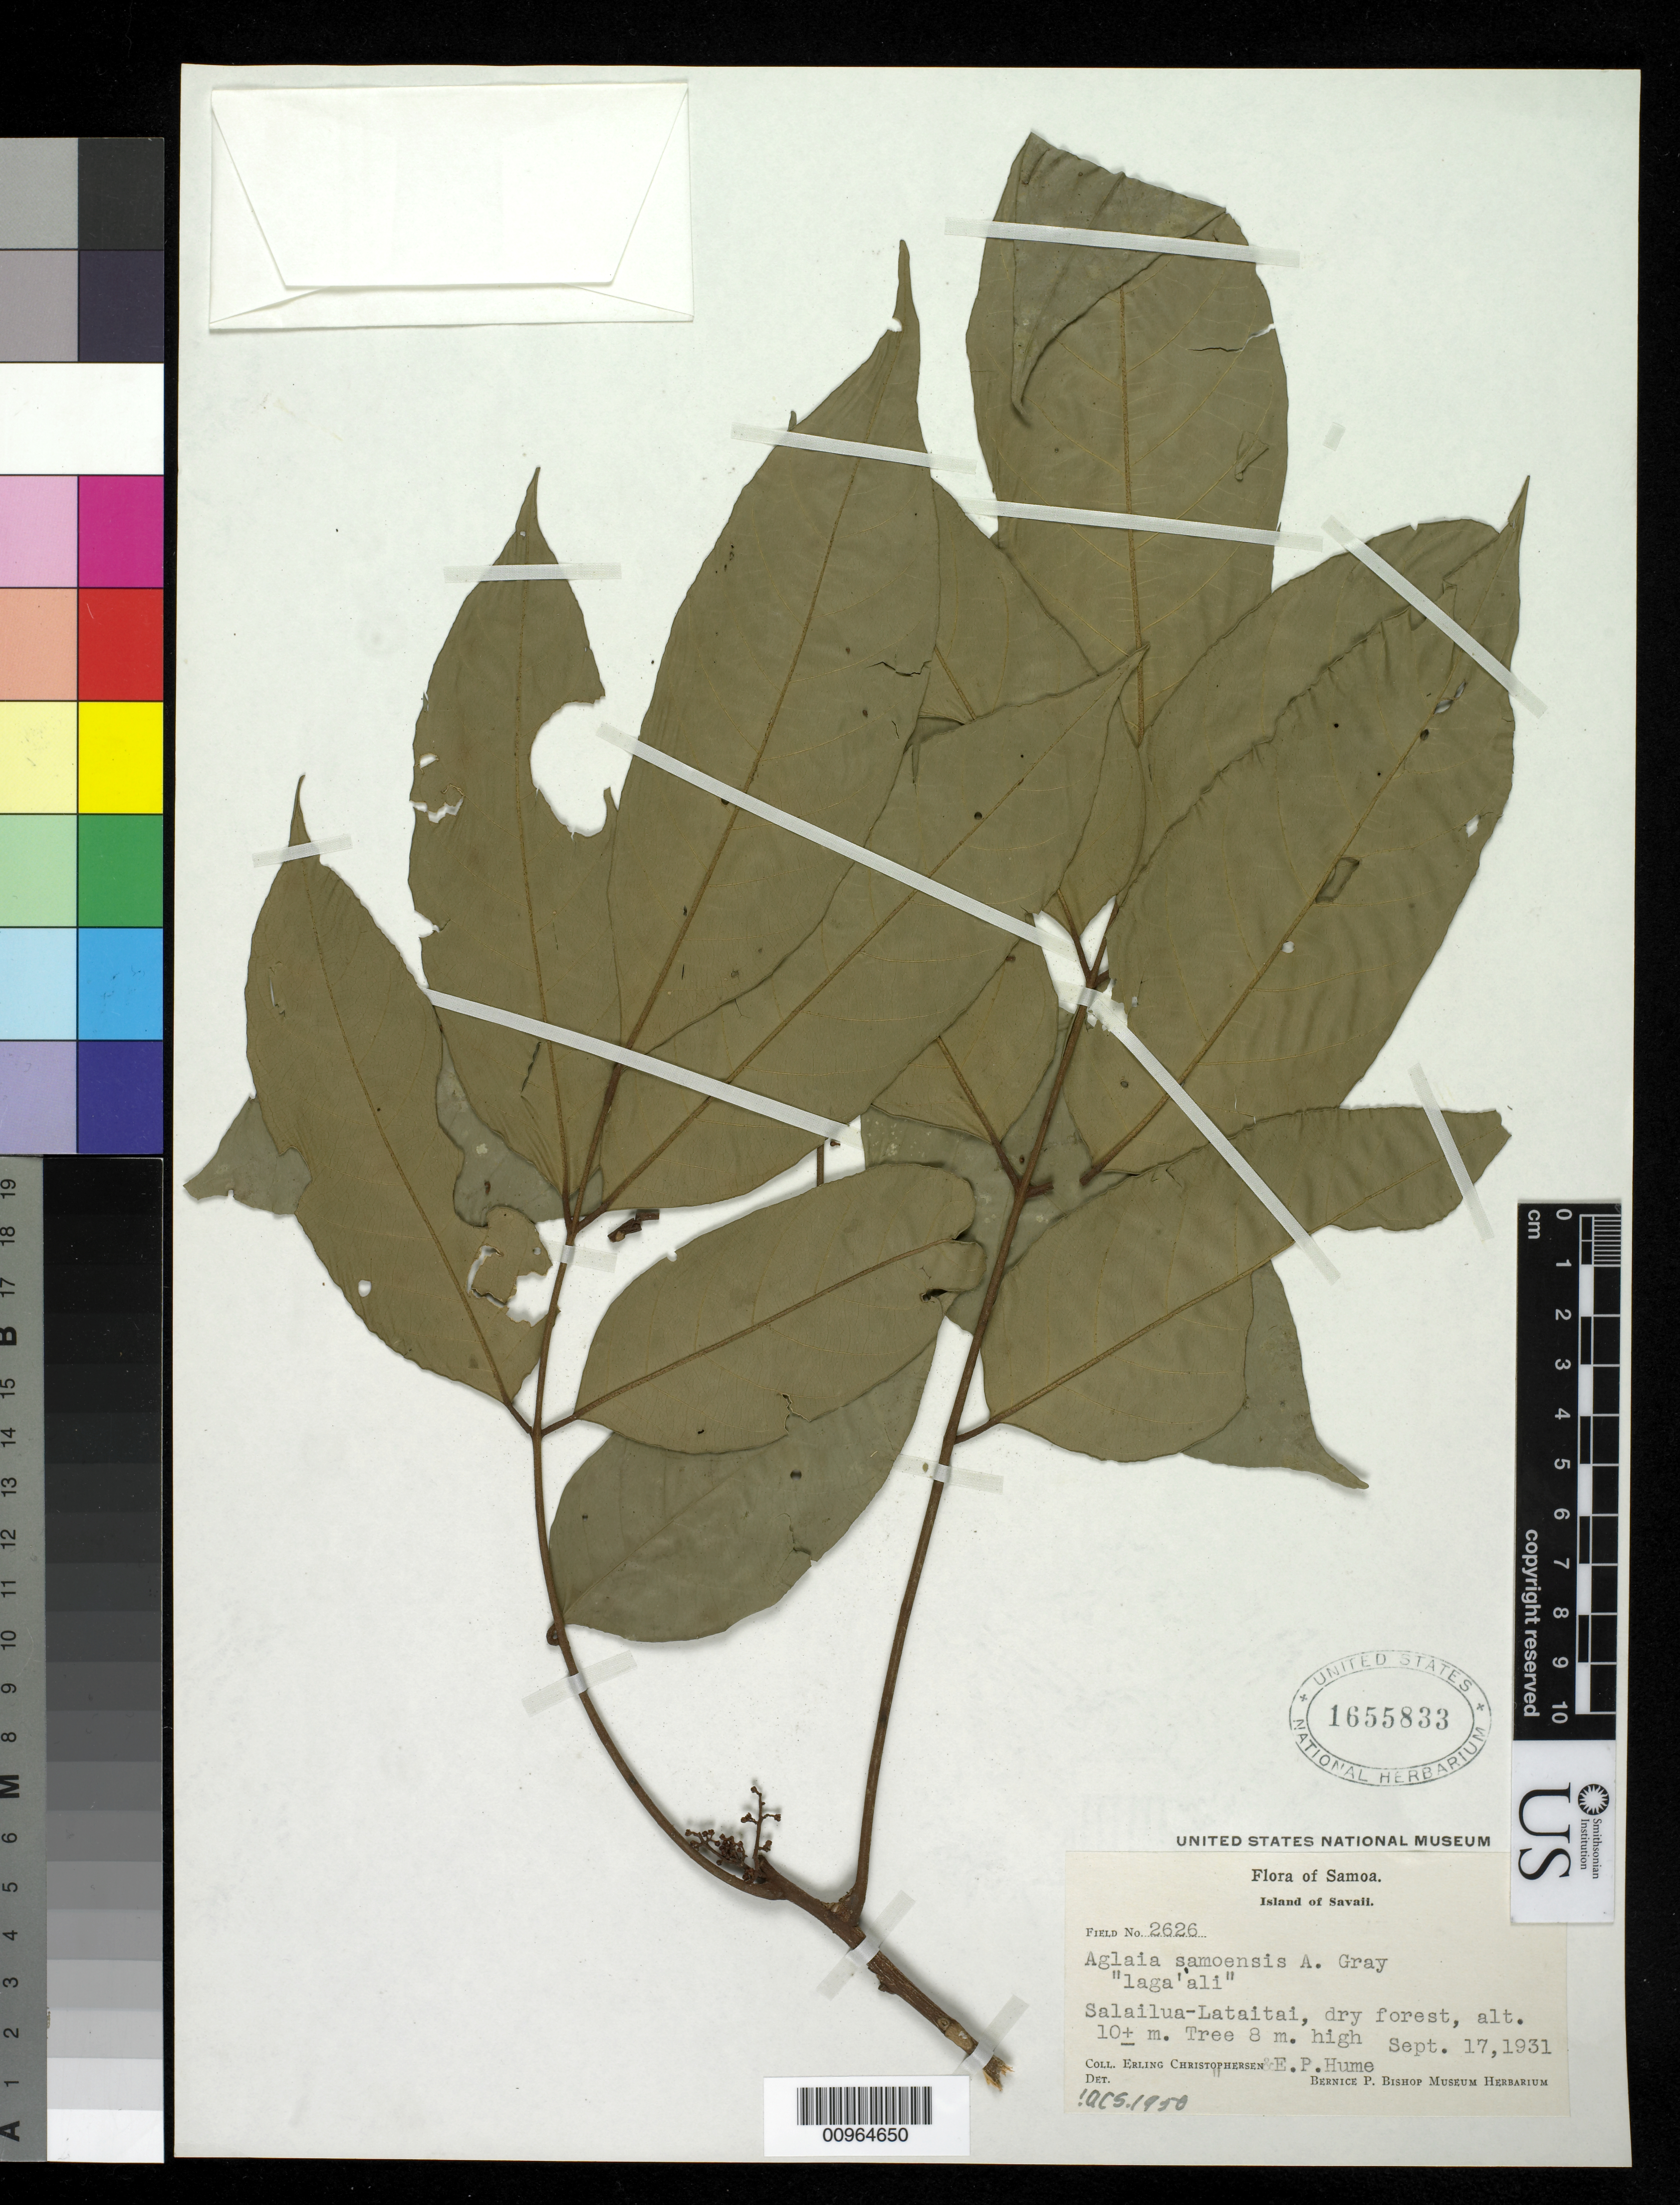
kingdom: Plantae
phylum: Tracheophyta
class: Magnoliopsida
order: Sapindales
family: Meliaceae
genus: Aglaia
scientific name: Aglaia samoensis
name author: A. Gray in Wilkes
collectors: E. Christophersen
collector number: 2626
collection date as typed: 17 Sep 1931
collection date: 1931-09-17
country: Samoa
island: Savai'i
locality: Salailua-Lataitai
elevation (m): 0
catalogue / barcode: US 1655833